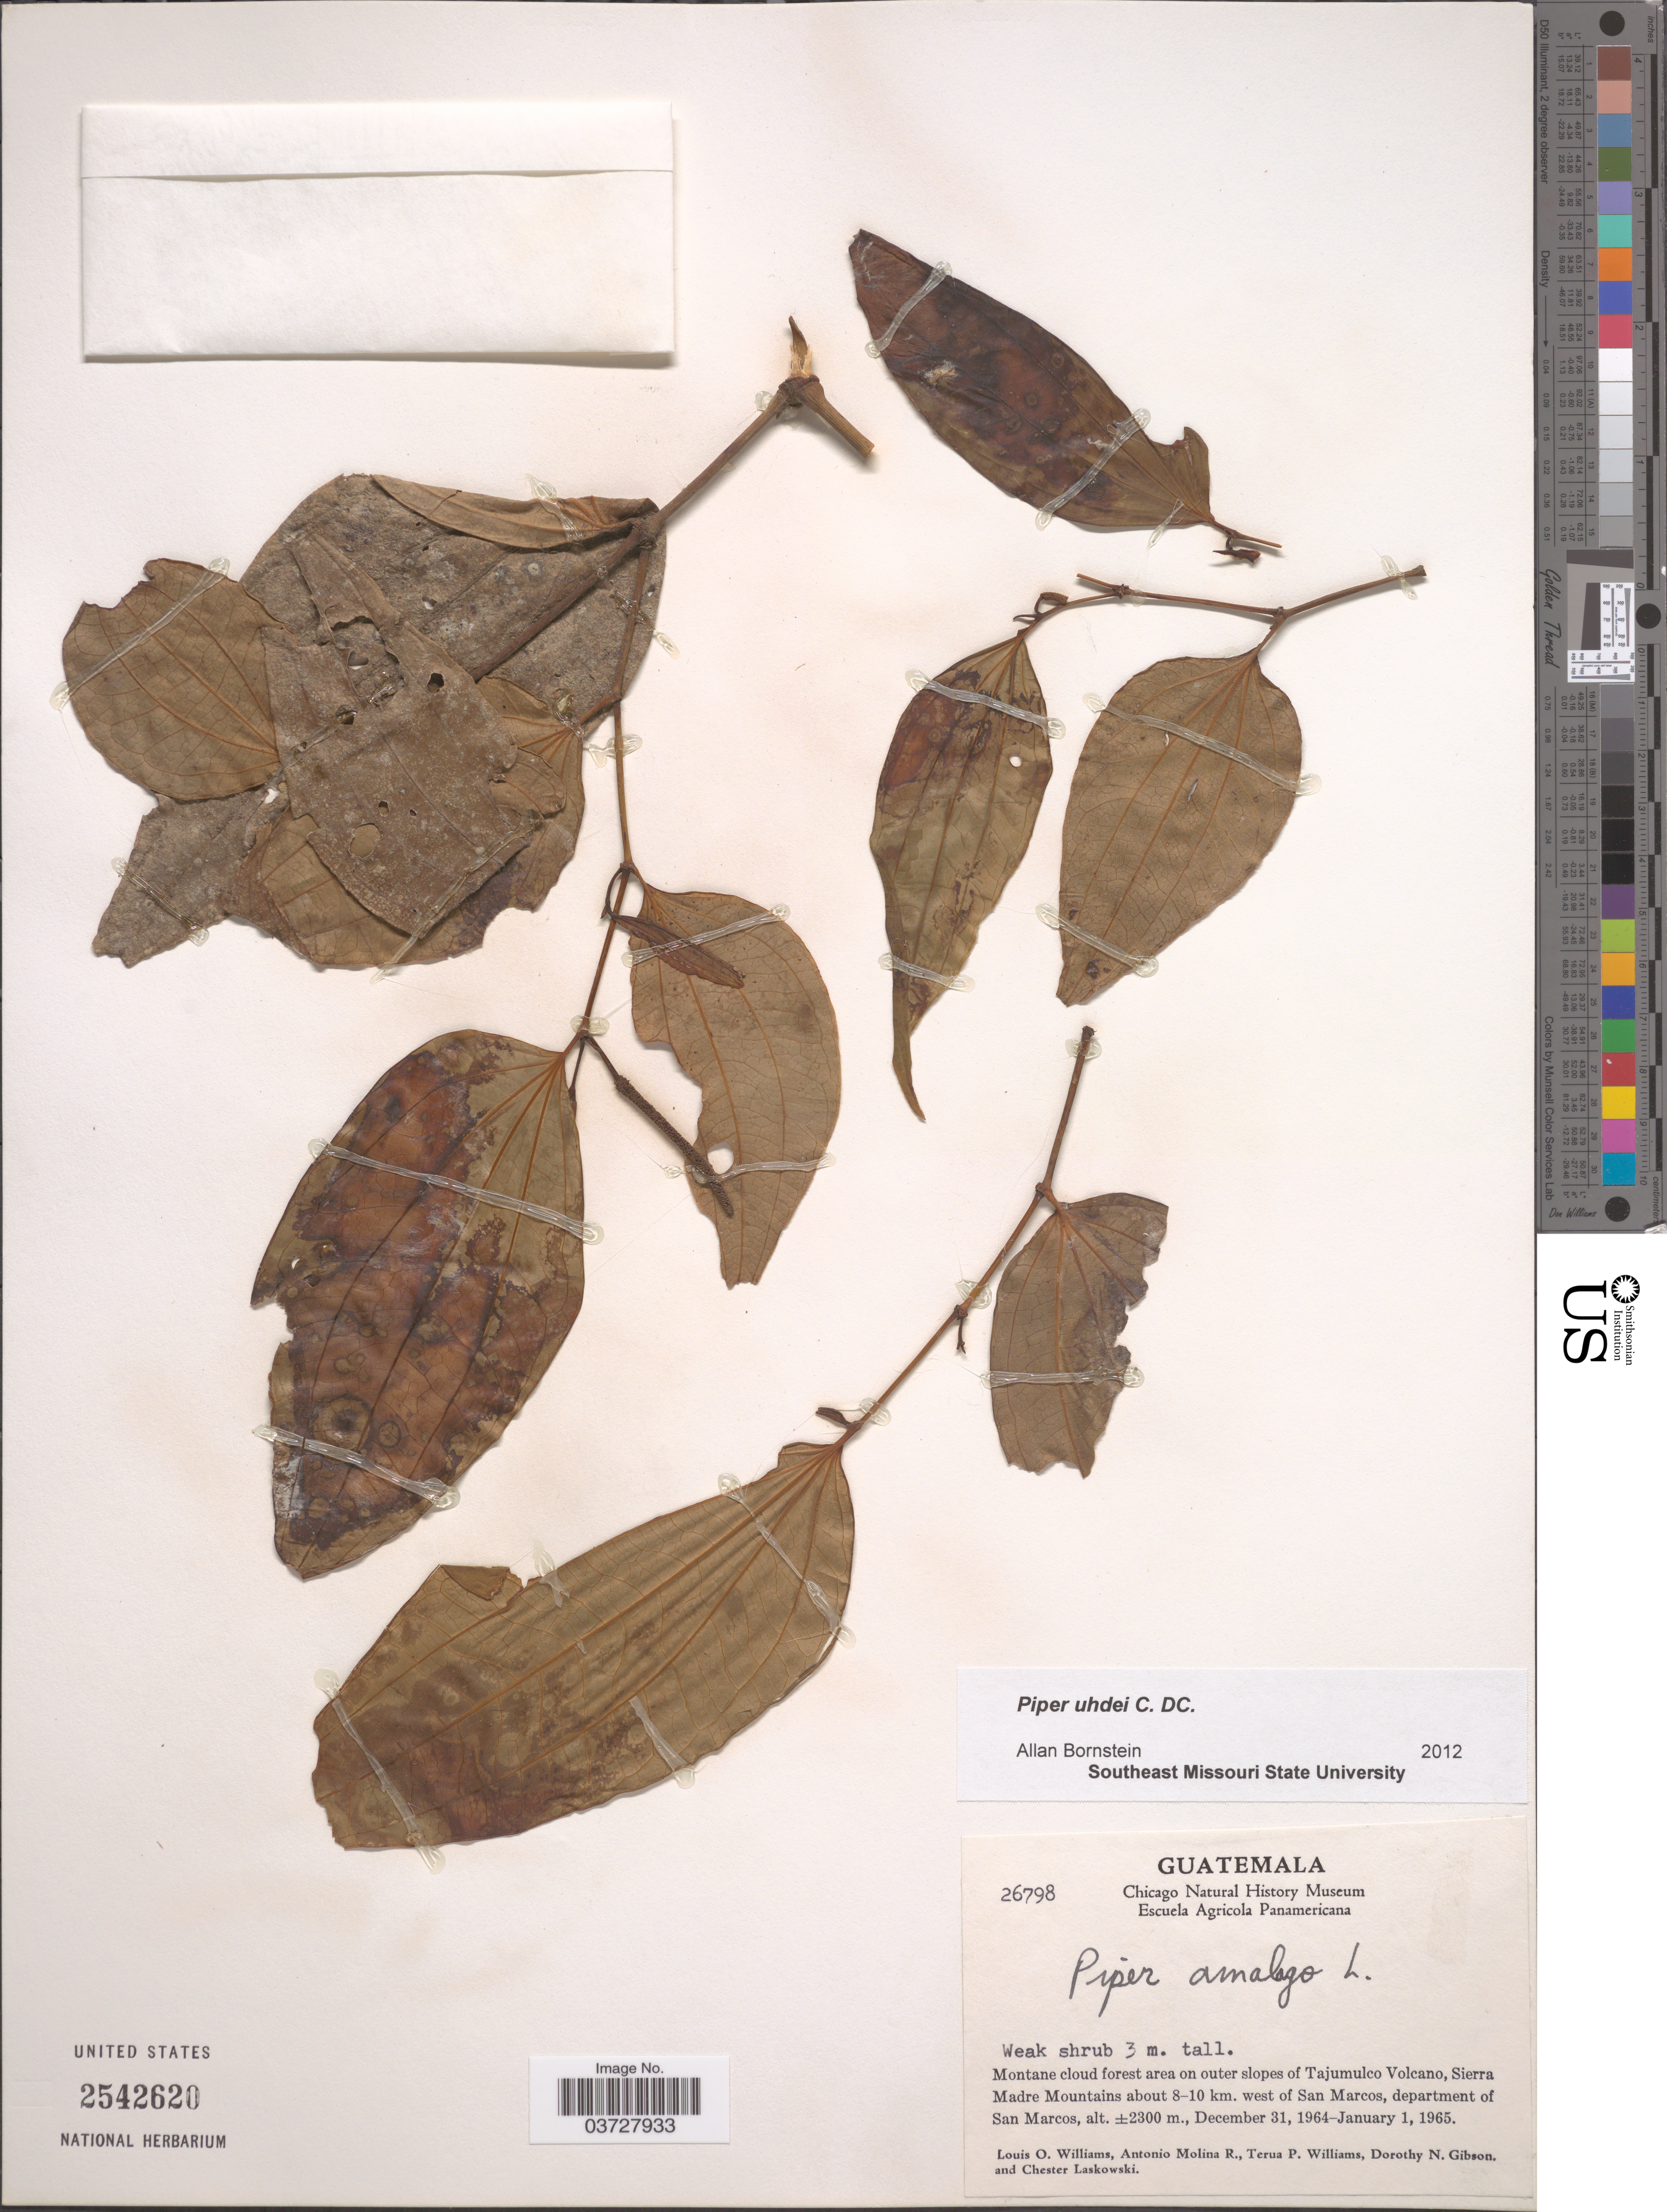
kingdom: Plantae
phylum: Tracheophyta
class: Magnoliopsida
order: Piperales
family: Piperaceae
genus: Piper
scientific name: Piper uhdei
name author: C. DC.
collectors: L. O. Williams, A. Molina R., T. Williams, D. N. Gibson & C. Laskowski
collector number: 26798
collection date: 1964-12-31/1965-01-01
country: Guatemala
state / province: San Marcos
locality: Montane cloud forest area on outer slopes of Tajumulco Volcano, Sierra Madre Mountains about 8-10 km. west of San Marcos, department of San Marcos.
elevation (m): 2300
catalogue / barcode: US 2542620